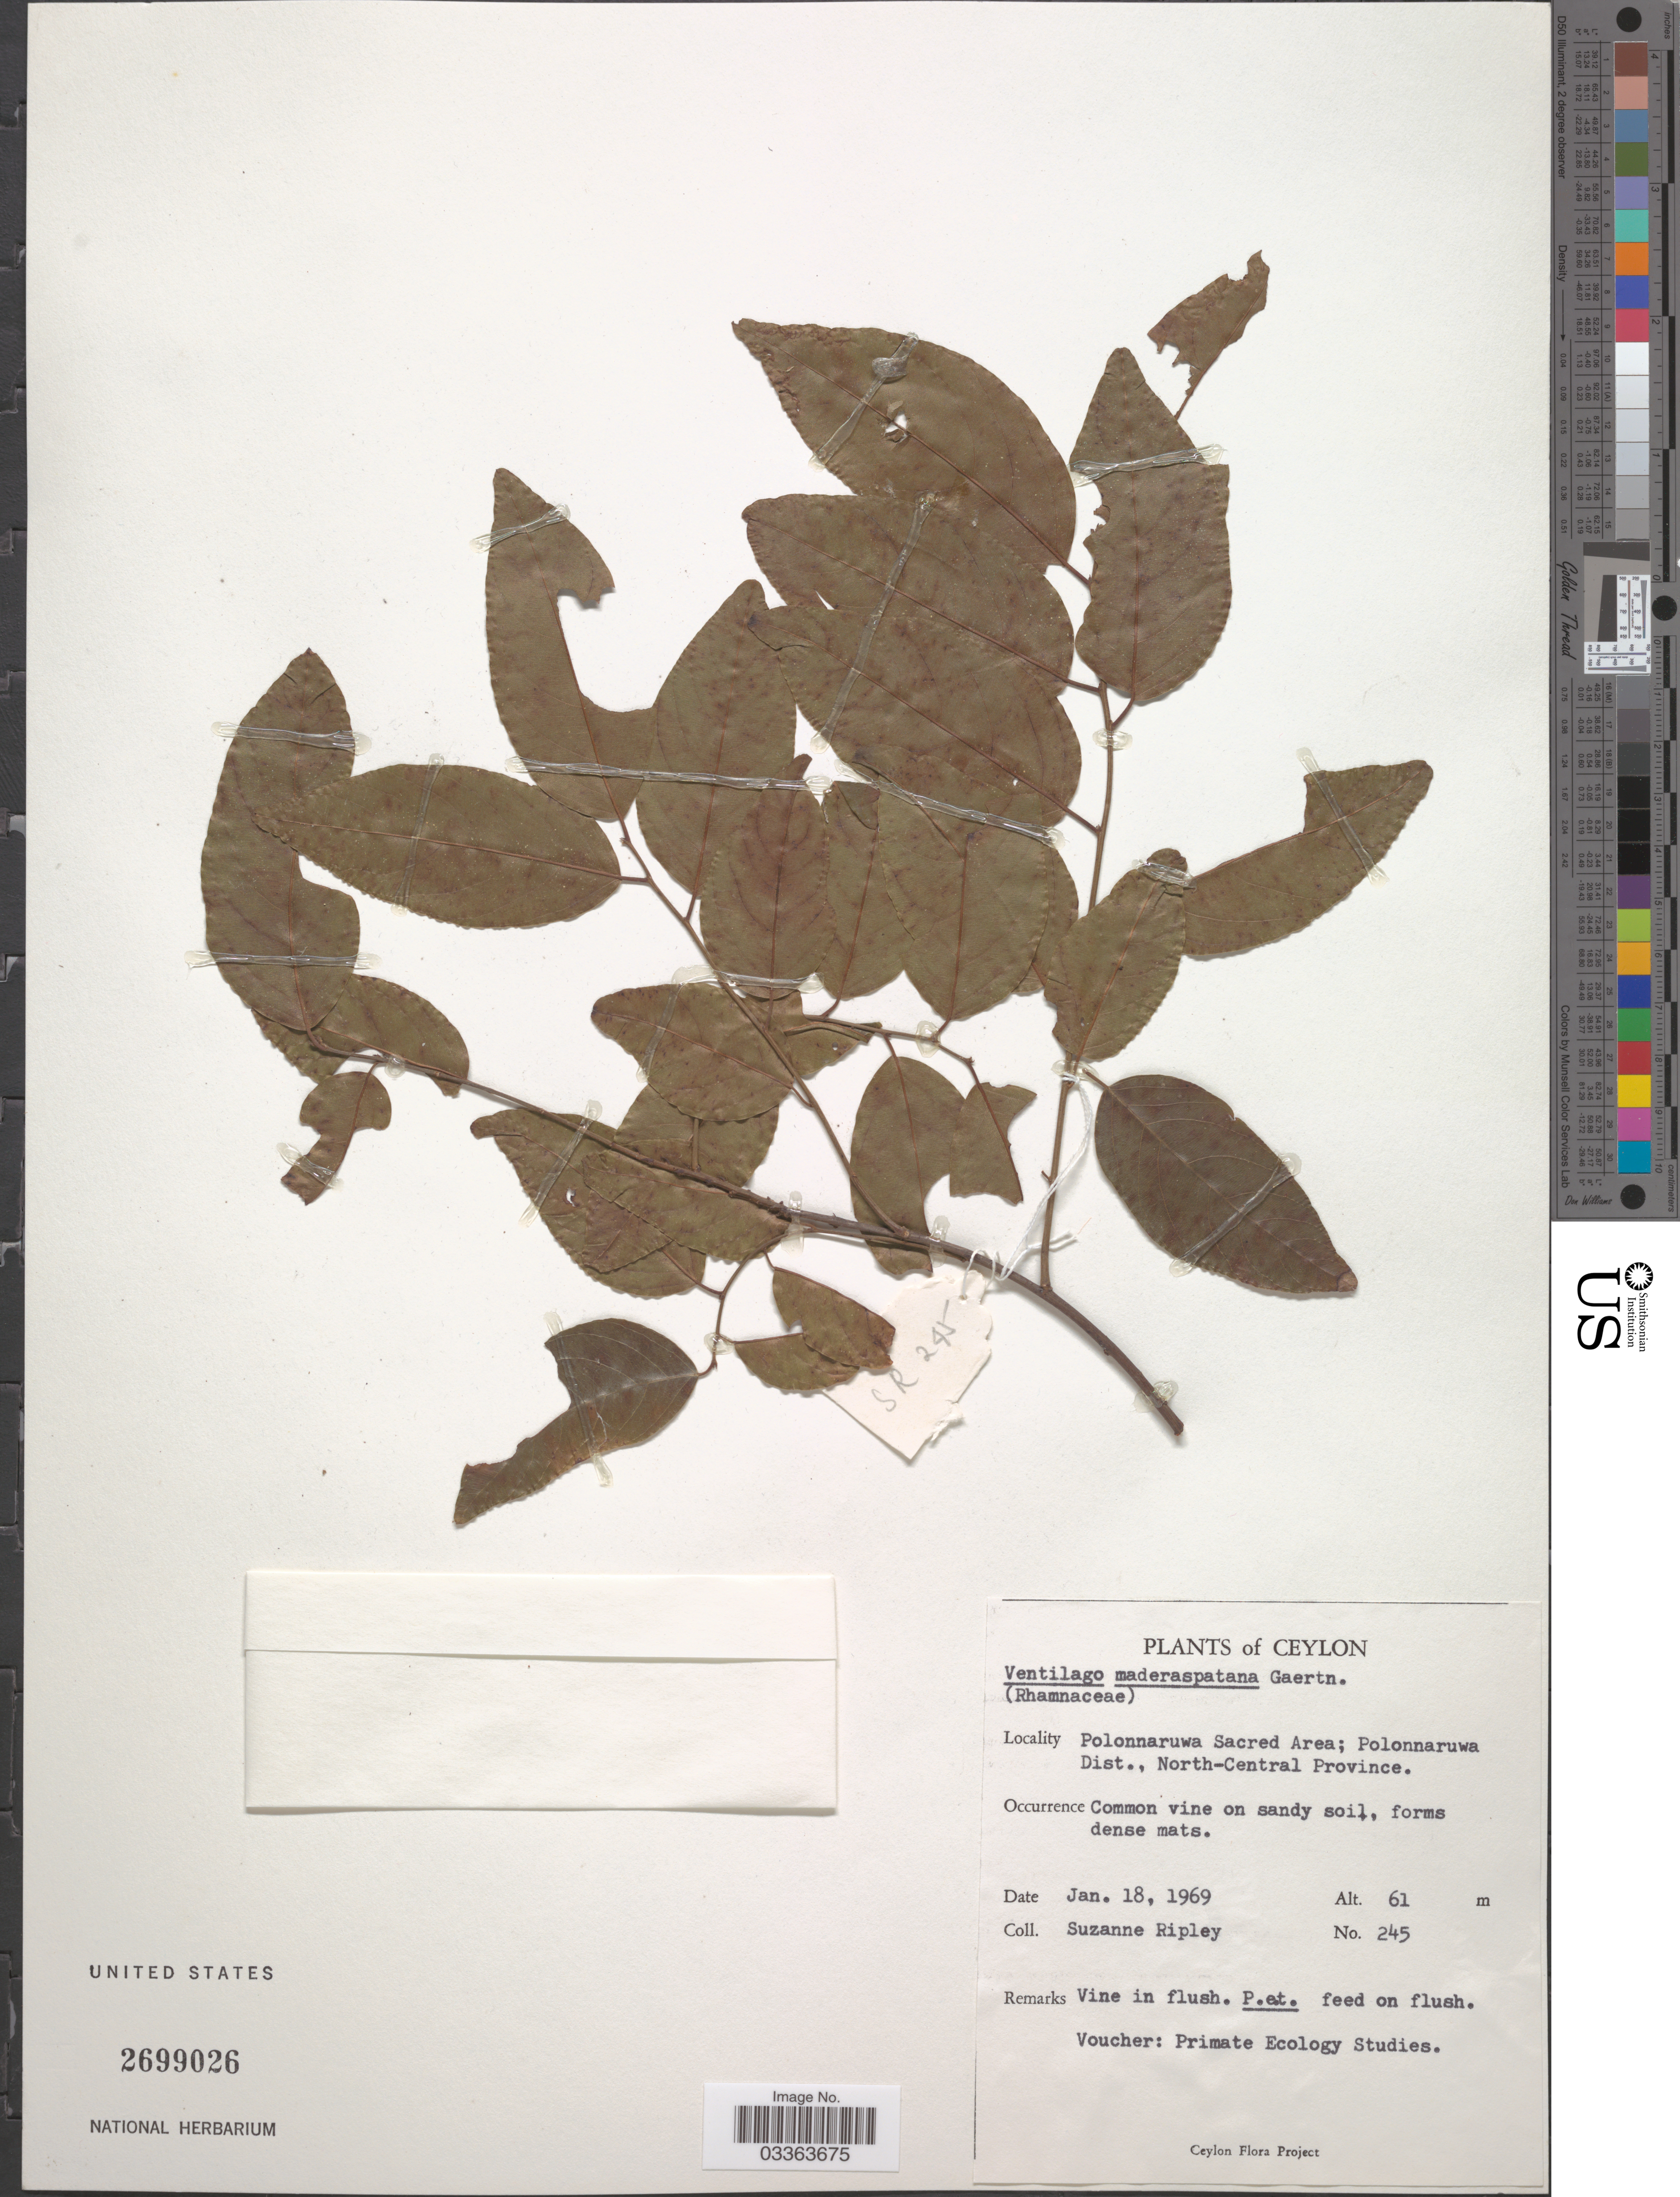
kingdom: Plantae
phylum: Tracheophyta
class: Magnoliopsida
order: Rosales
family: Rhamnaceae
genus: Ventilago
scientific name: Ventilago madraspatana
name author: Gaertn.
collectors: S. Ripley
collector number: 245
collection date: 1969-01-18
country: Sri Lanka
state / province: North Central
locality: Ceylon. Polonnaruwa Sacred Area; Polonnaruwa Dist., North-Central Province.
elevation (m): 61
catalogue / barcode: US 2699026